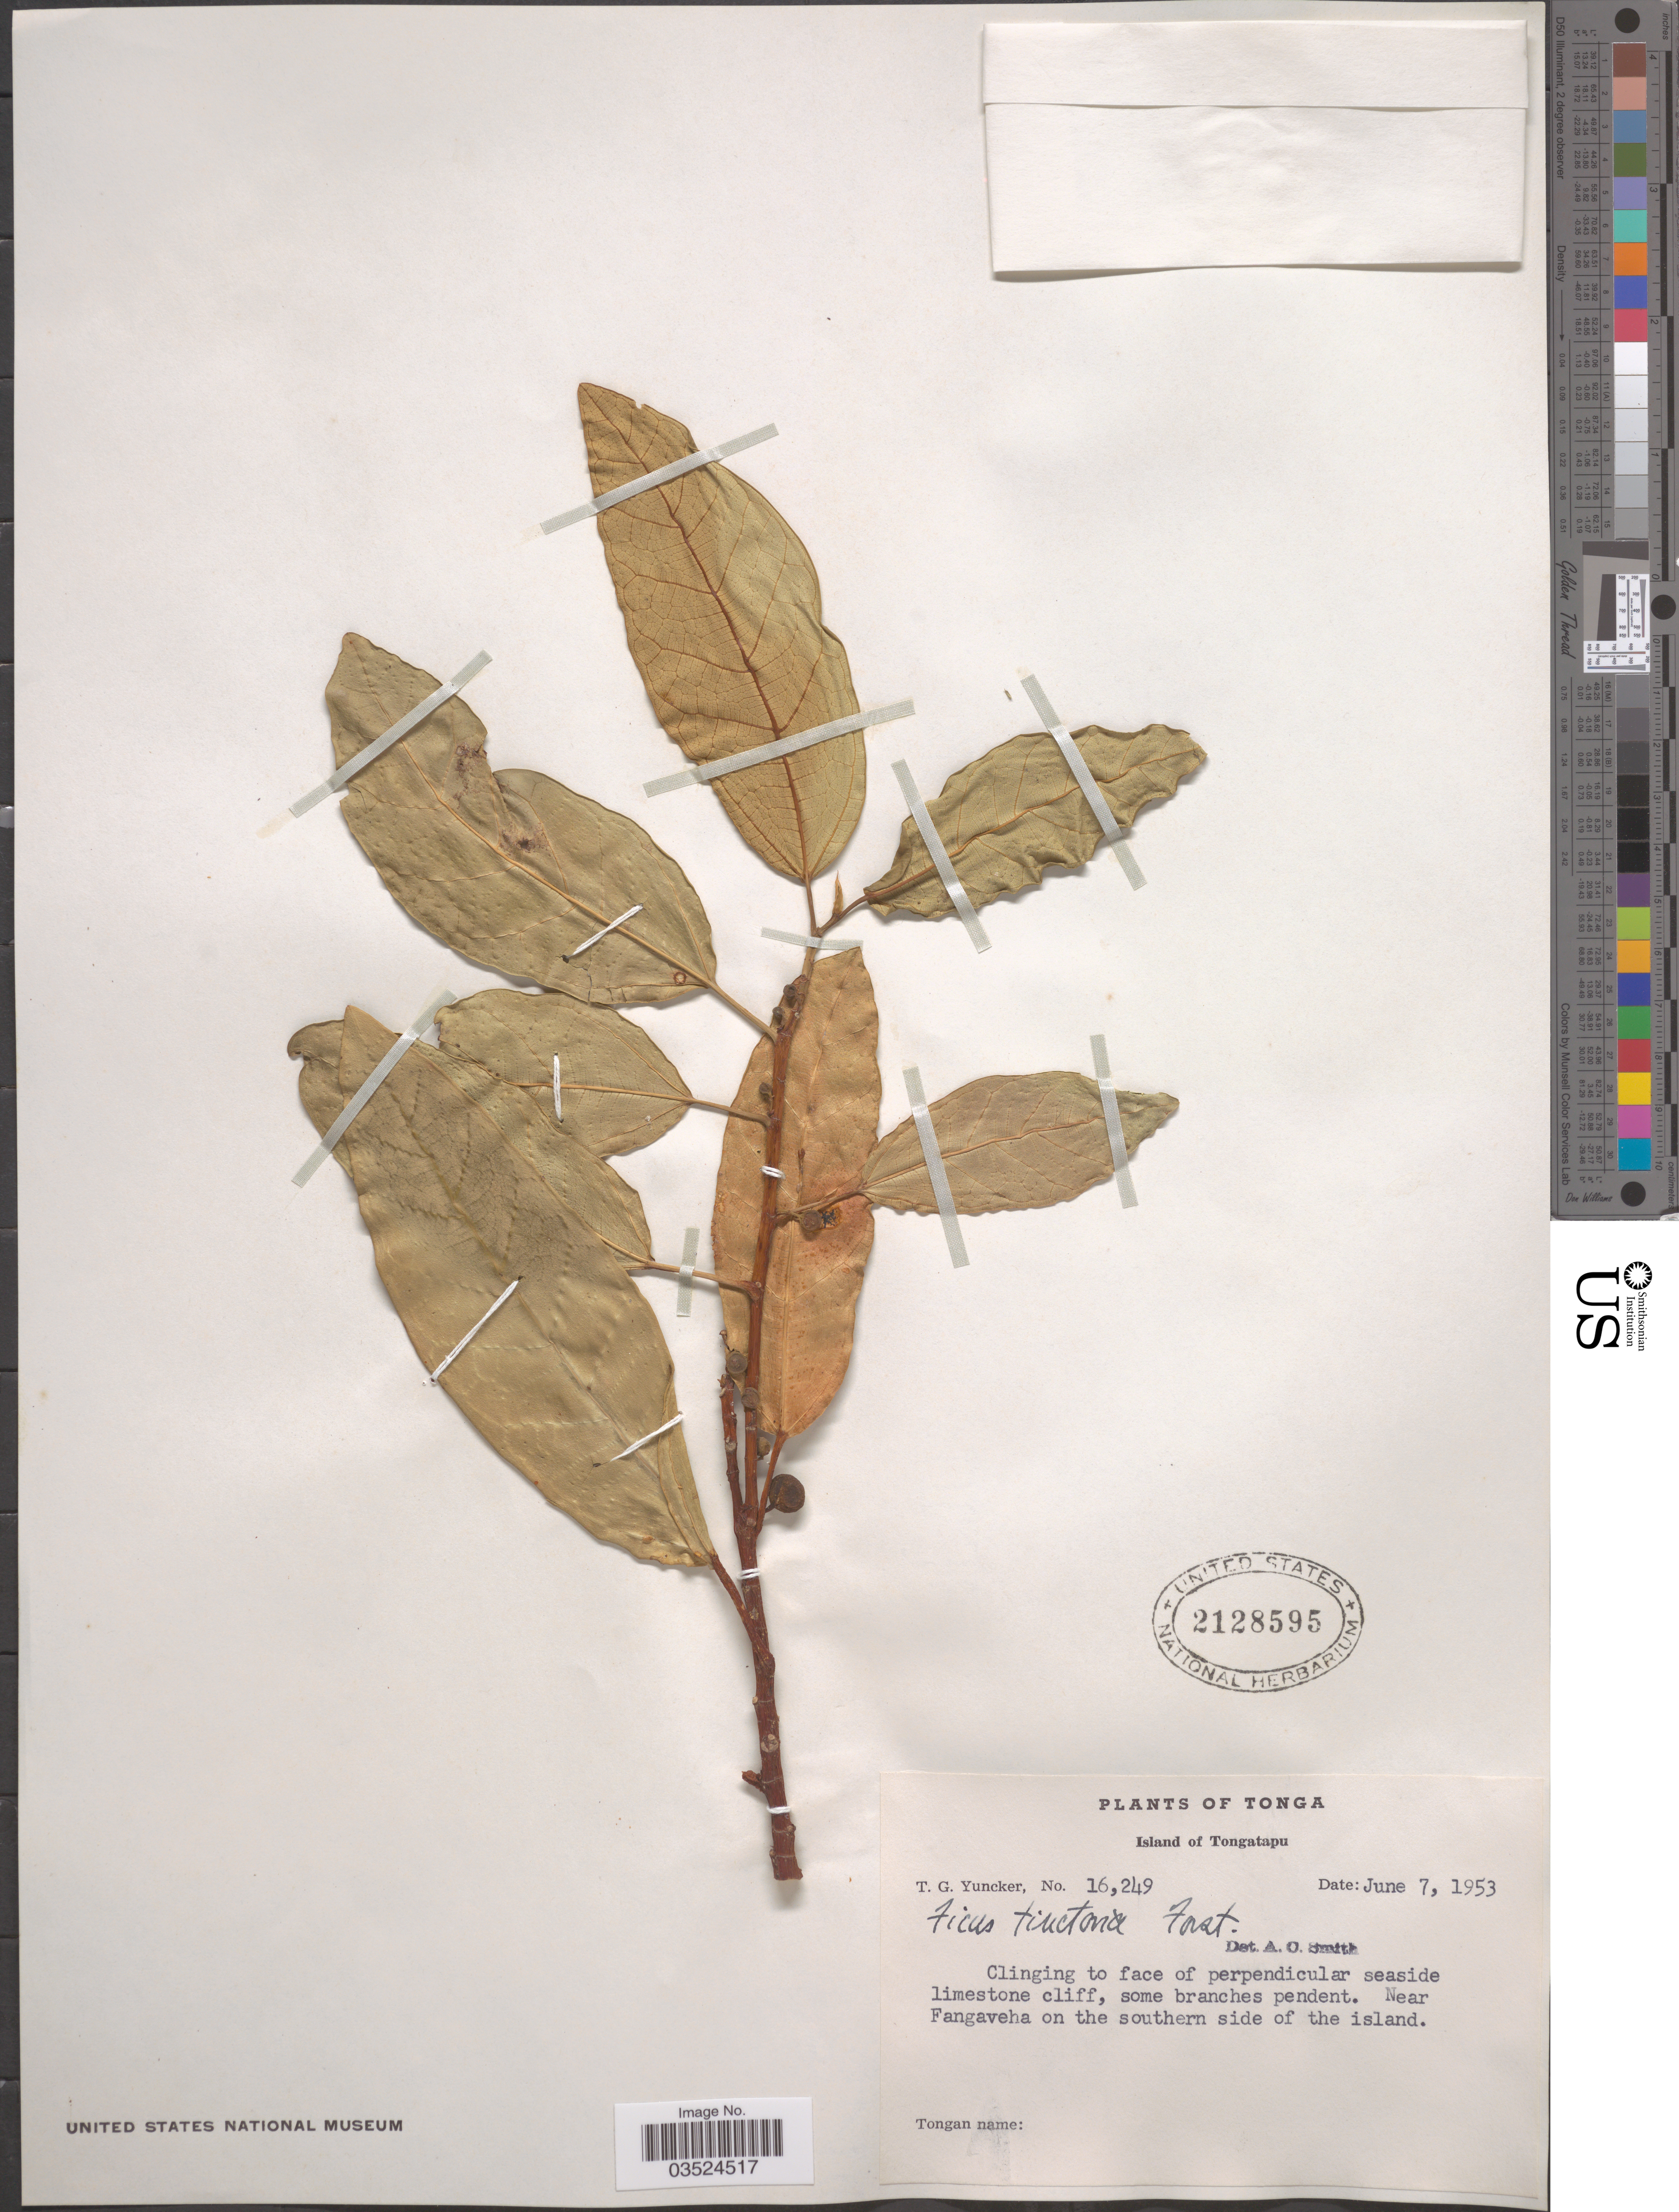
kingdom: Plantae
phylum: Tracheophyta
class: Magnoliopsida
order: Rosales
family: Moraceae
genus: Ficus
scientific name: Ficus tinctoria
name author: G. Forst.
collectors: T. G. Yuncker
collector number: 16249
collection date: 1953-06-07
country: Tonga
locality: Island of Tongatapu. Near Fangaveha on the southern side of the island.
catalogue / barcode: US 2128595